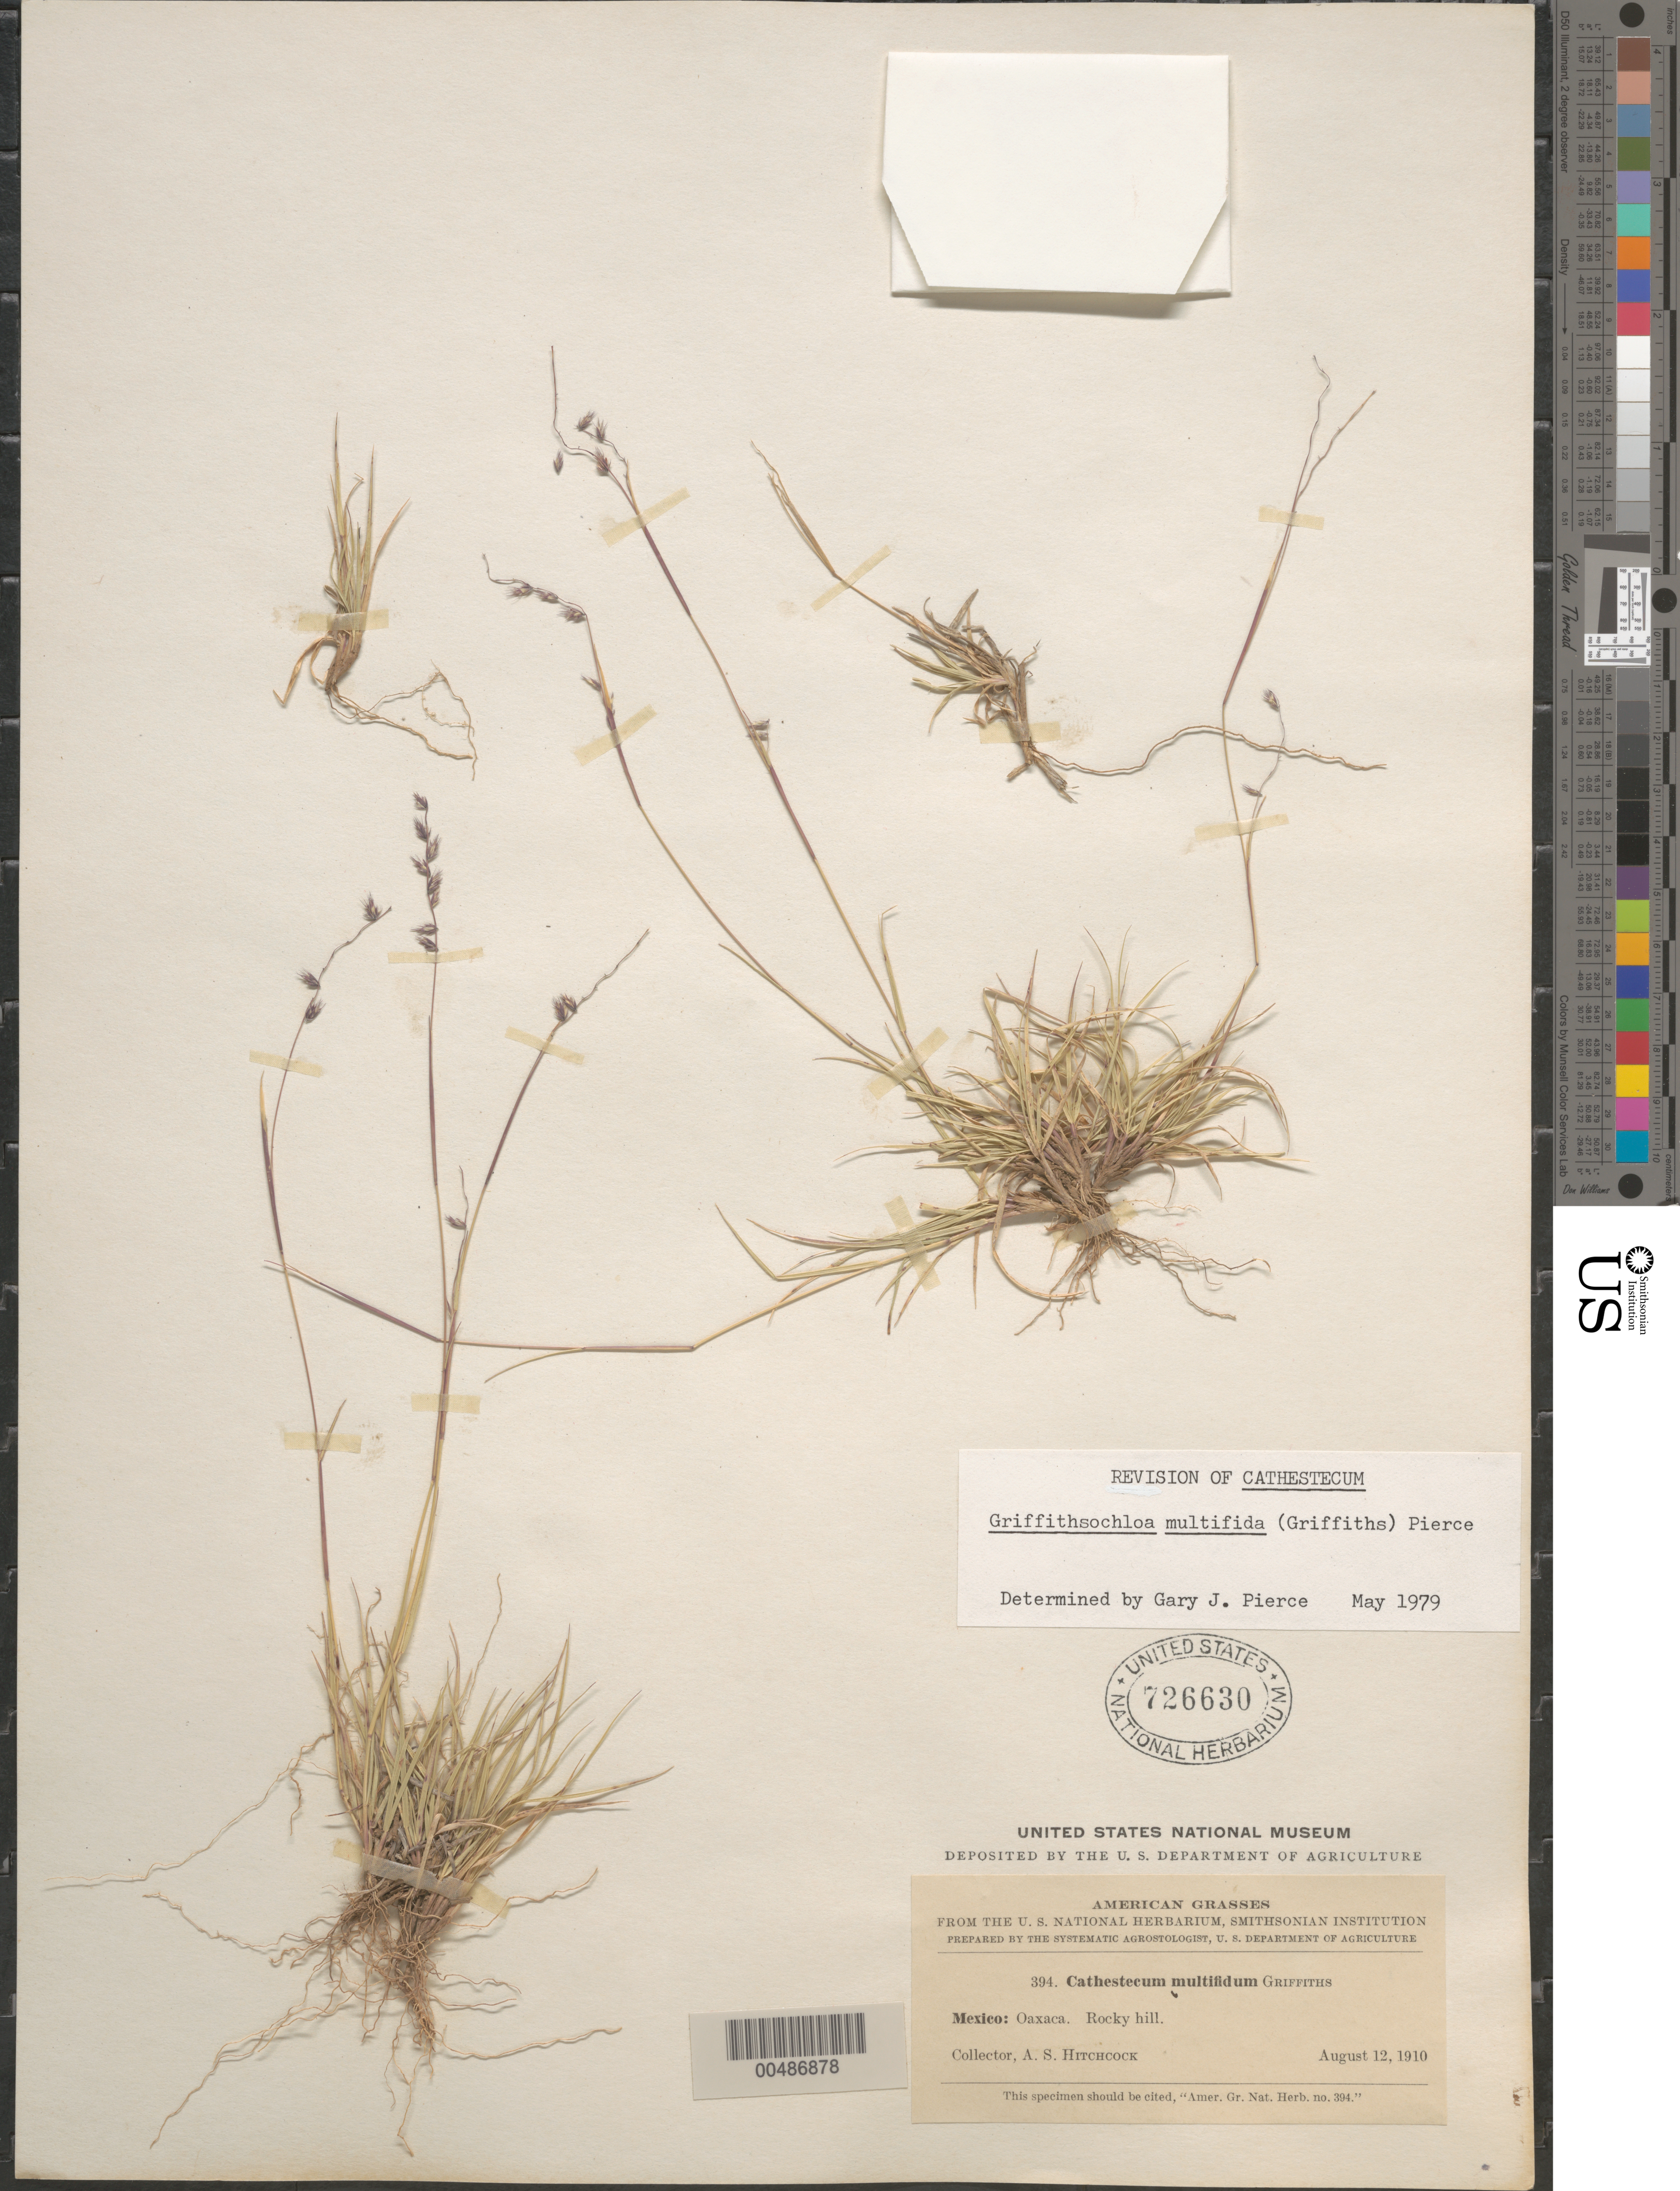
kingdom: Plantae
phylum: Tracheophyta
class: Liliopsida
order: Poales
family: Poaceae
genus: Griffithsochloa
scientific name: Griffithsochloa multifida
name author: (Griffiths) Pierce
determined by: Pierce, G. J.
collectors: A. S. Hitchcock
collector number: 394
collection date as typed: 12 Aug 1910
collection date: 1910-08-12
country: Mexico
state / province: Oaxaca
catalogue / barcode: US 726630